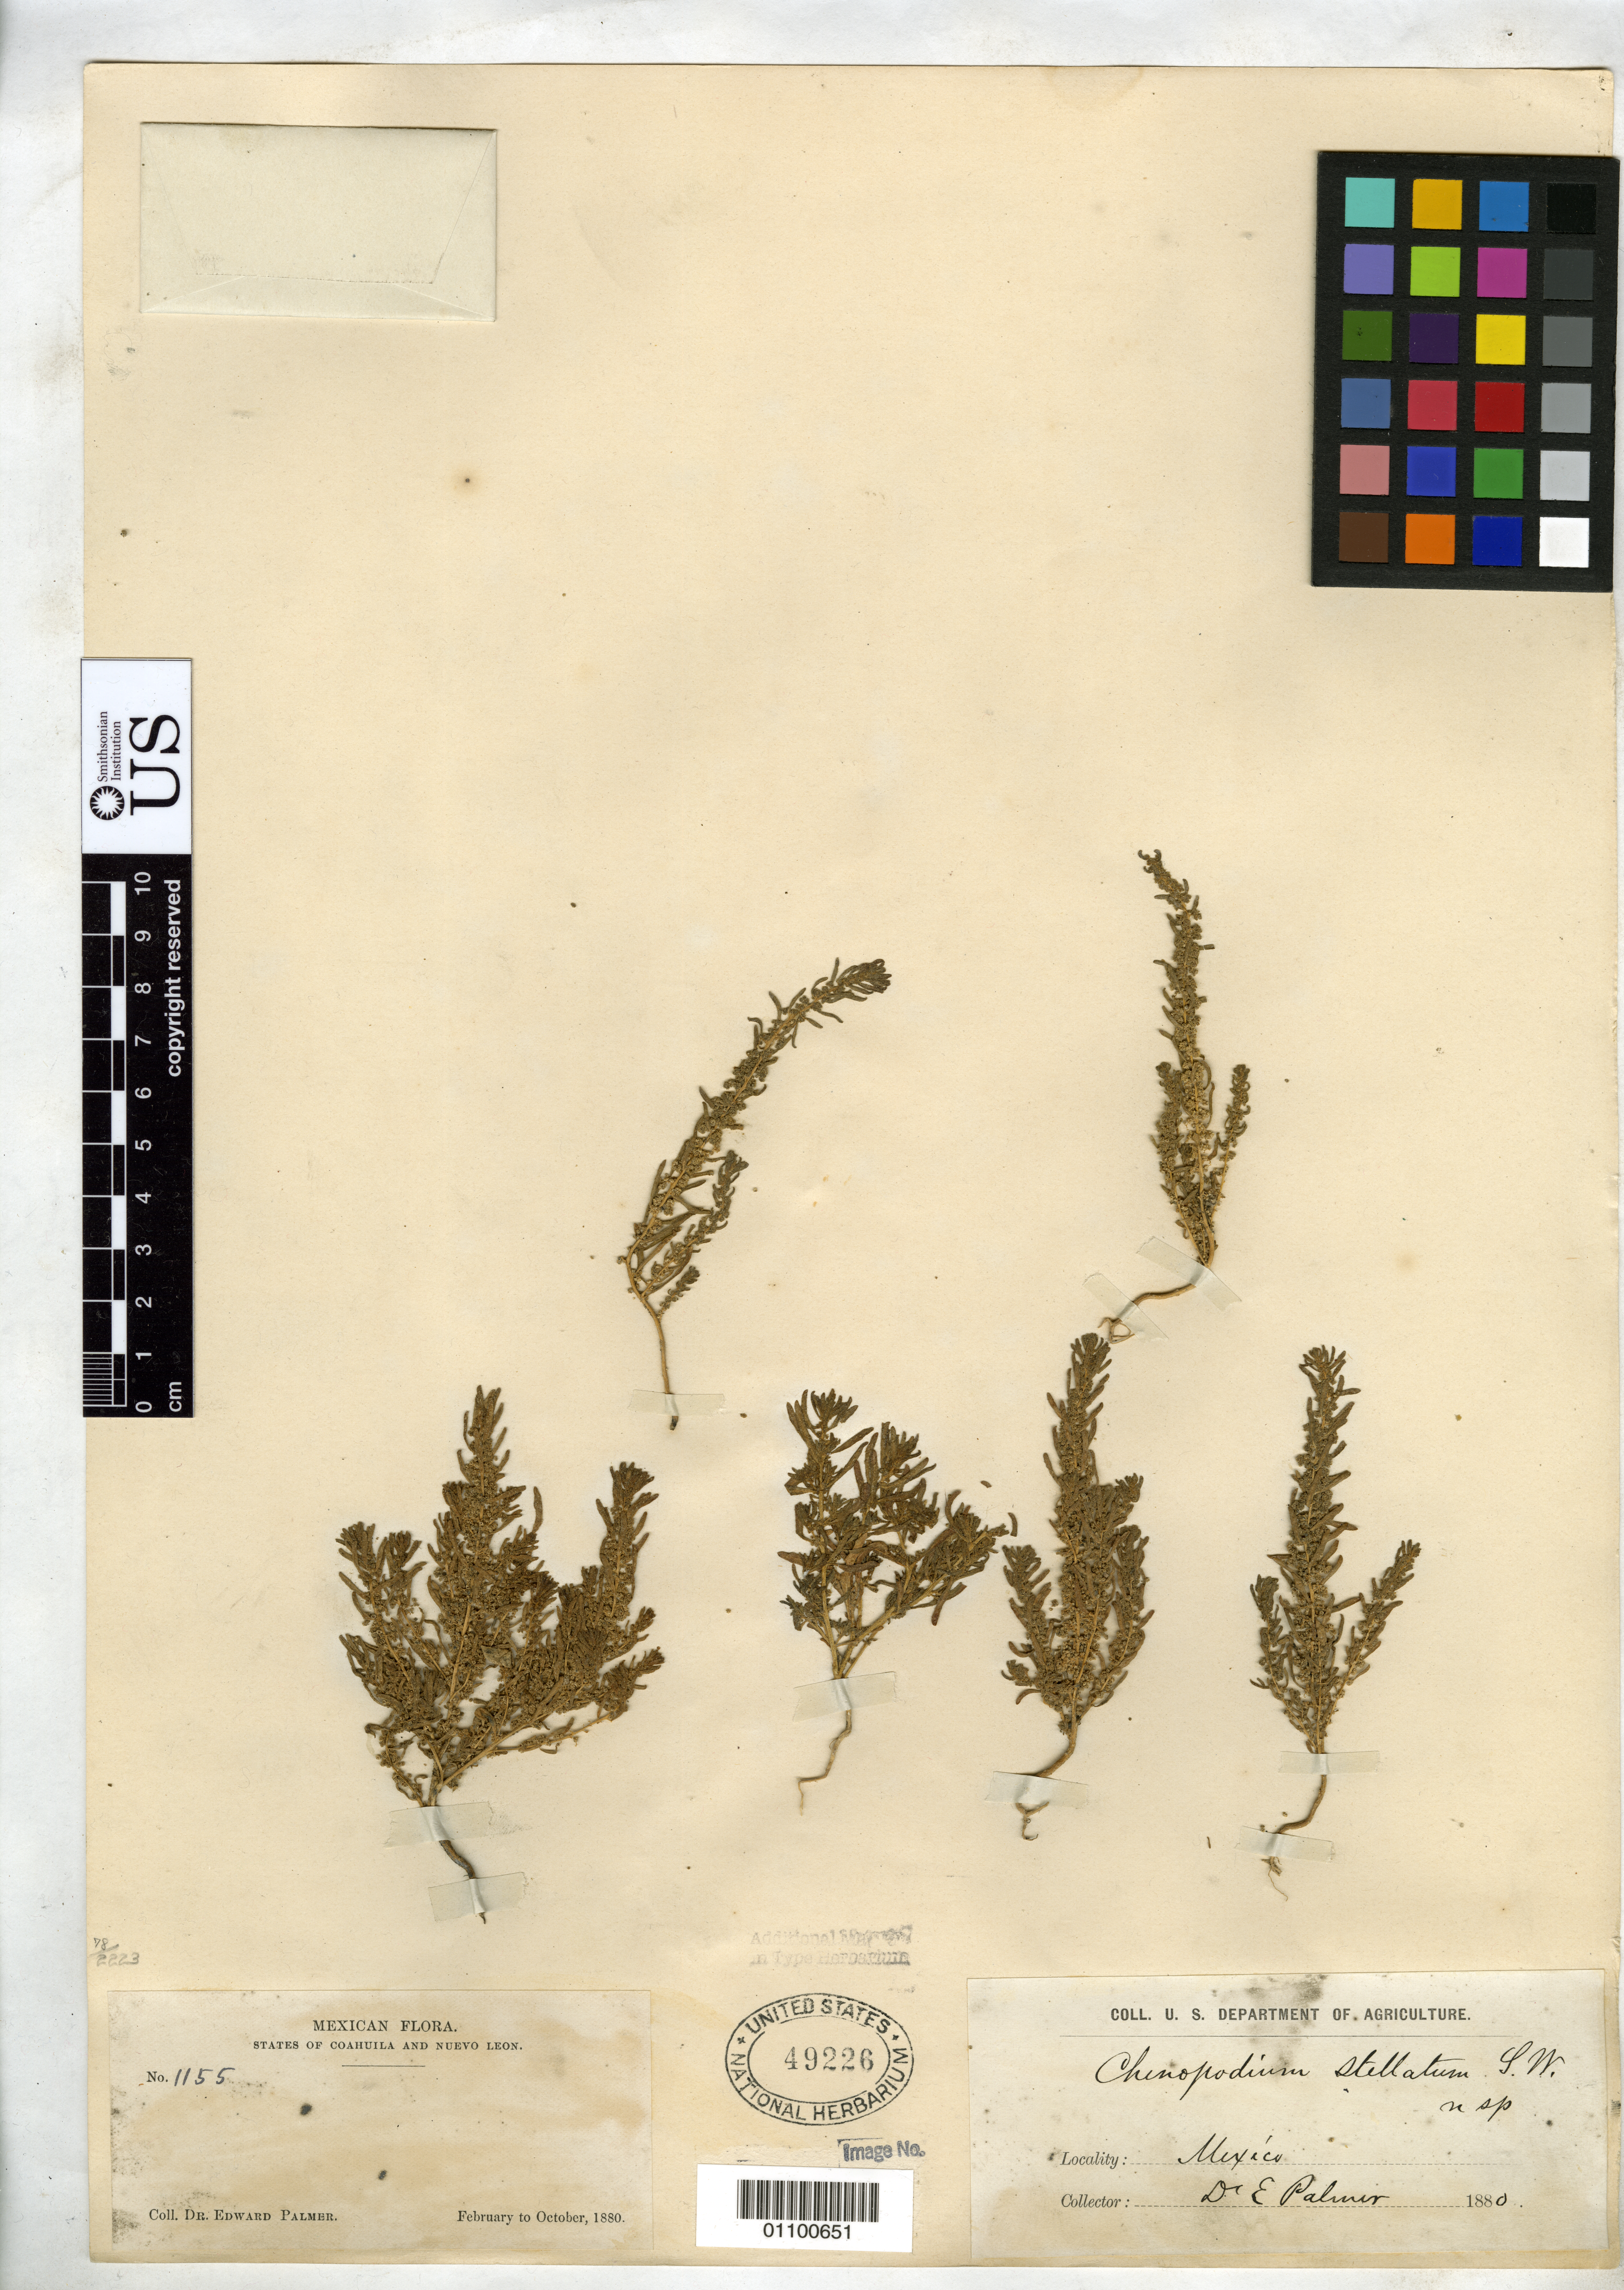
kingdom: Plantae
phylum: Tracheophyta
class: Magnoliopsida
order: Caryophyllales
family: Amaranthaceae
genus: Chenopodium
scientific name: Chenopodium stellatum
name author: S. Watson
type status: Isotype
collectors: E. Palmer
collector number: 1155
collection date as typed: Feb 1880 to -- Oct 1880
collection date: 1880-02/1880-10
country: Mexico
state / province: Coahuila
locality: Mountains NE of Monclova.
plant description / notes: Barcode 00102570 was apparently removed from specimen at some point; new barcode applied, 2012.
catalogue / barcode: US 49226